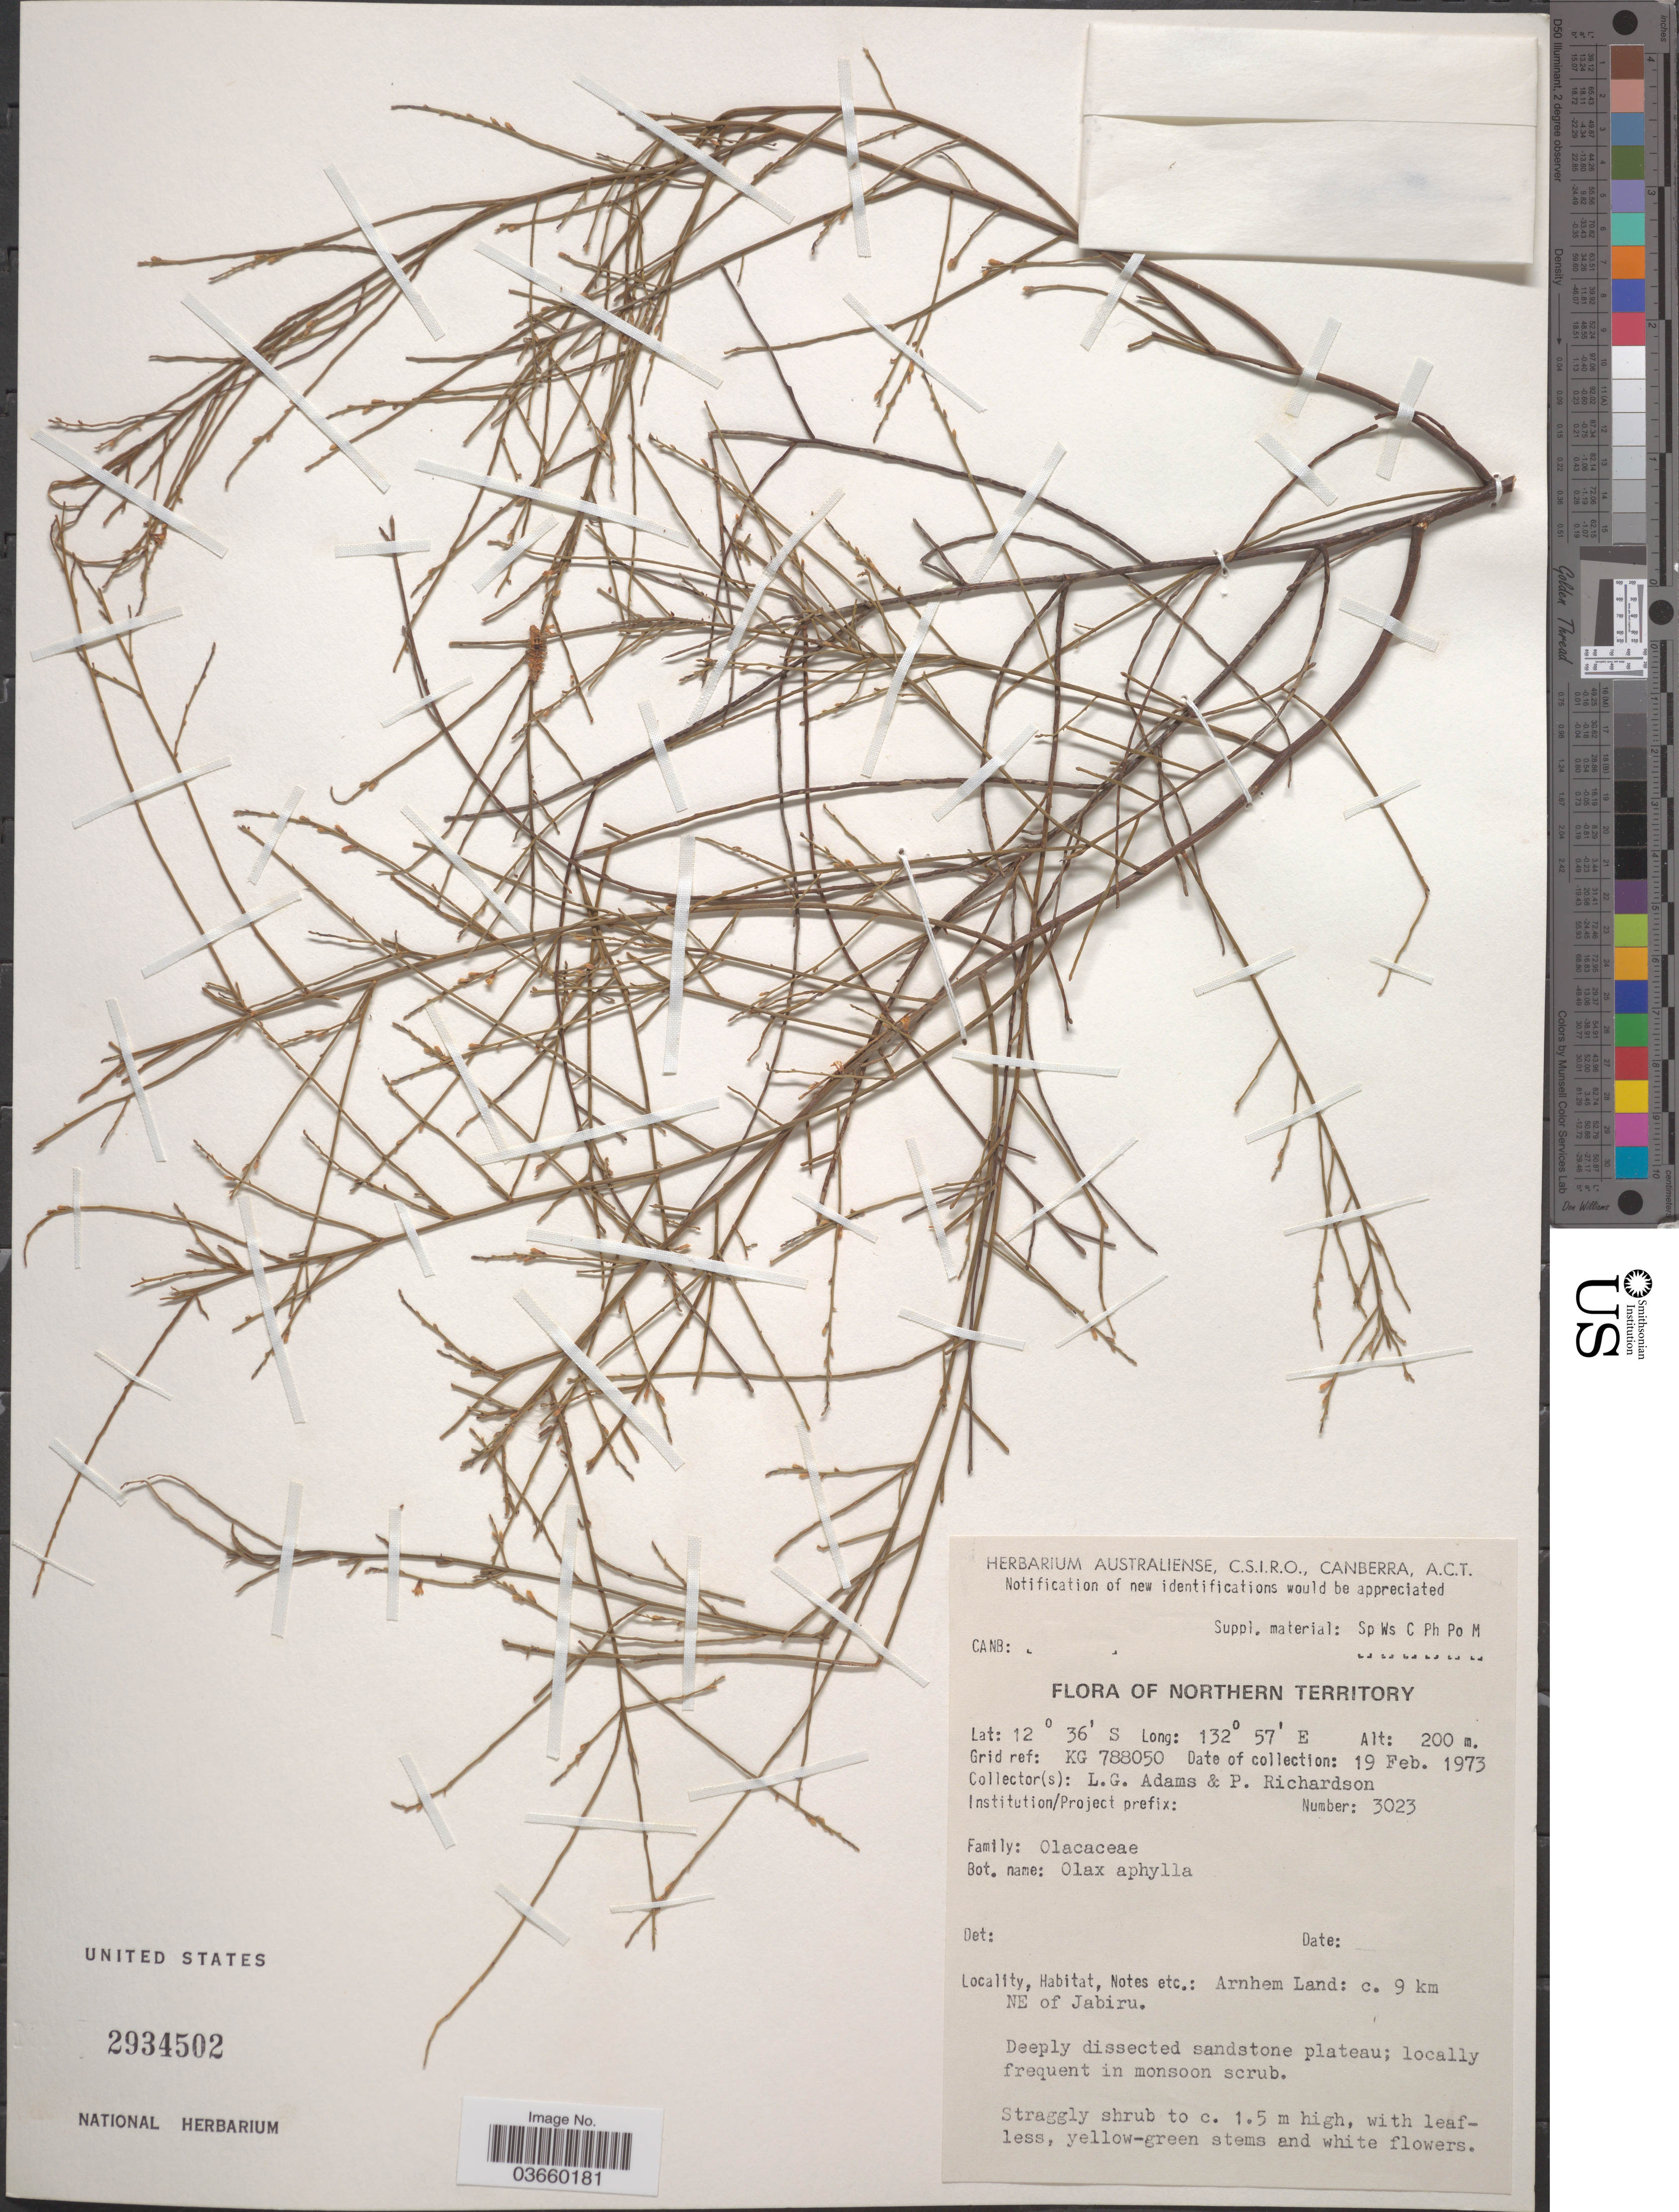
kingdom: Plantae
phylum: Tracheophyta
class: Magnoliopsida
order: Santalales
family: Olacaceae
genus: Olax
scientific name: Olax aphylla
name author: R. Br.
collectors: L. G. Adams & P. M. Richardson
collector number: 3023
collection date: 1973-02-19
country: Australia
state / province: Northern Territory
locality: Grid ref: KG 788050. Arnhem Land: c. 9 km NE of Jabiru.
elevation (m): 200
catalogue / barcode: US 2934502